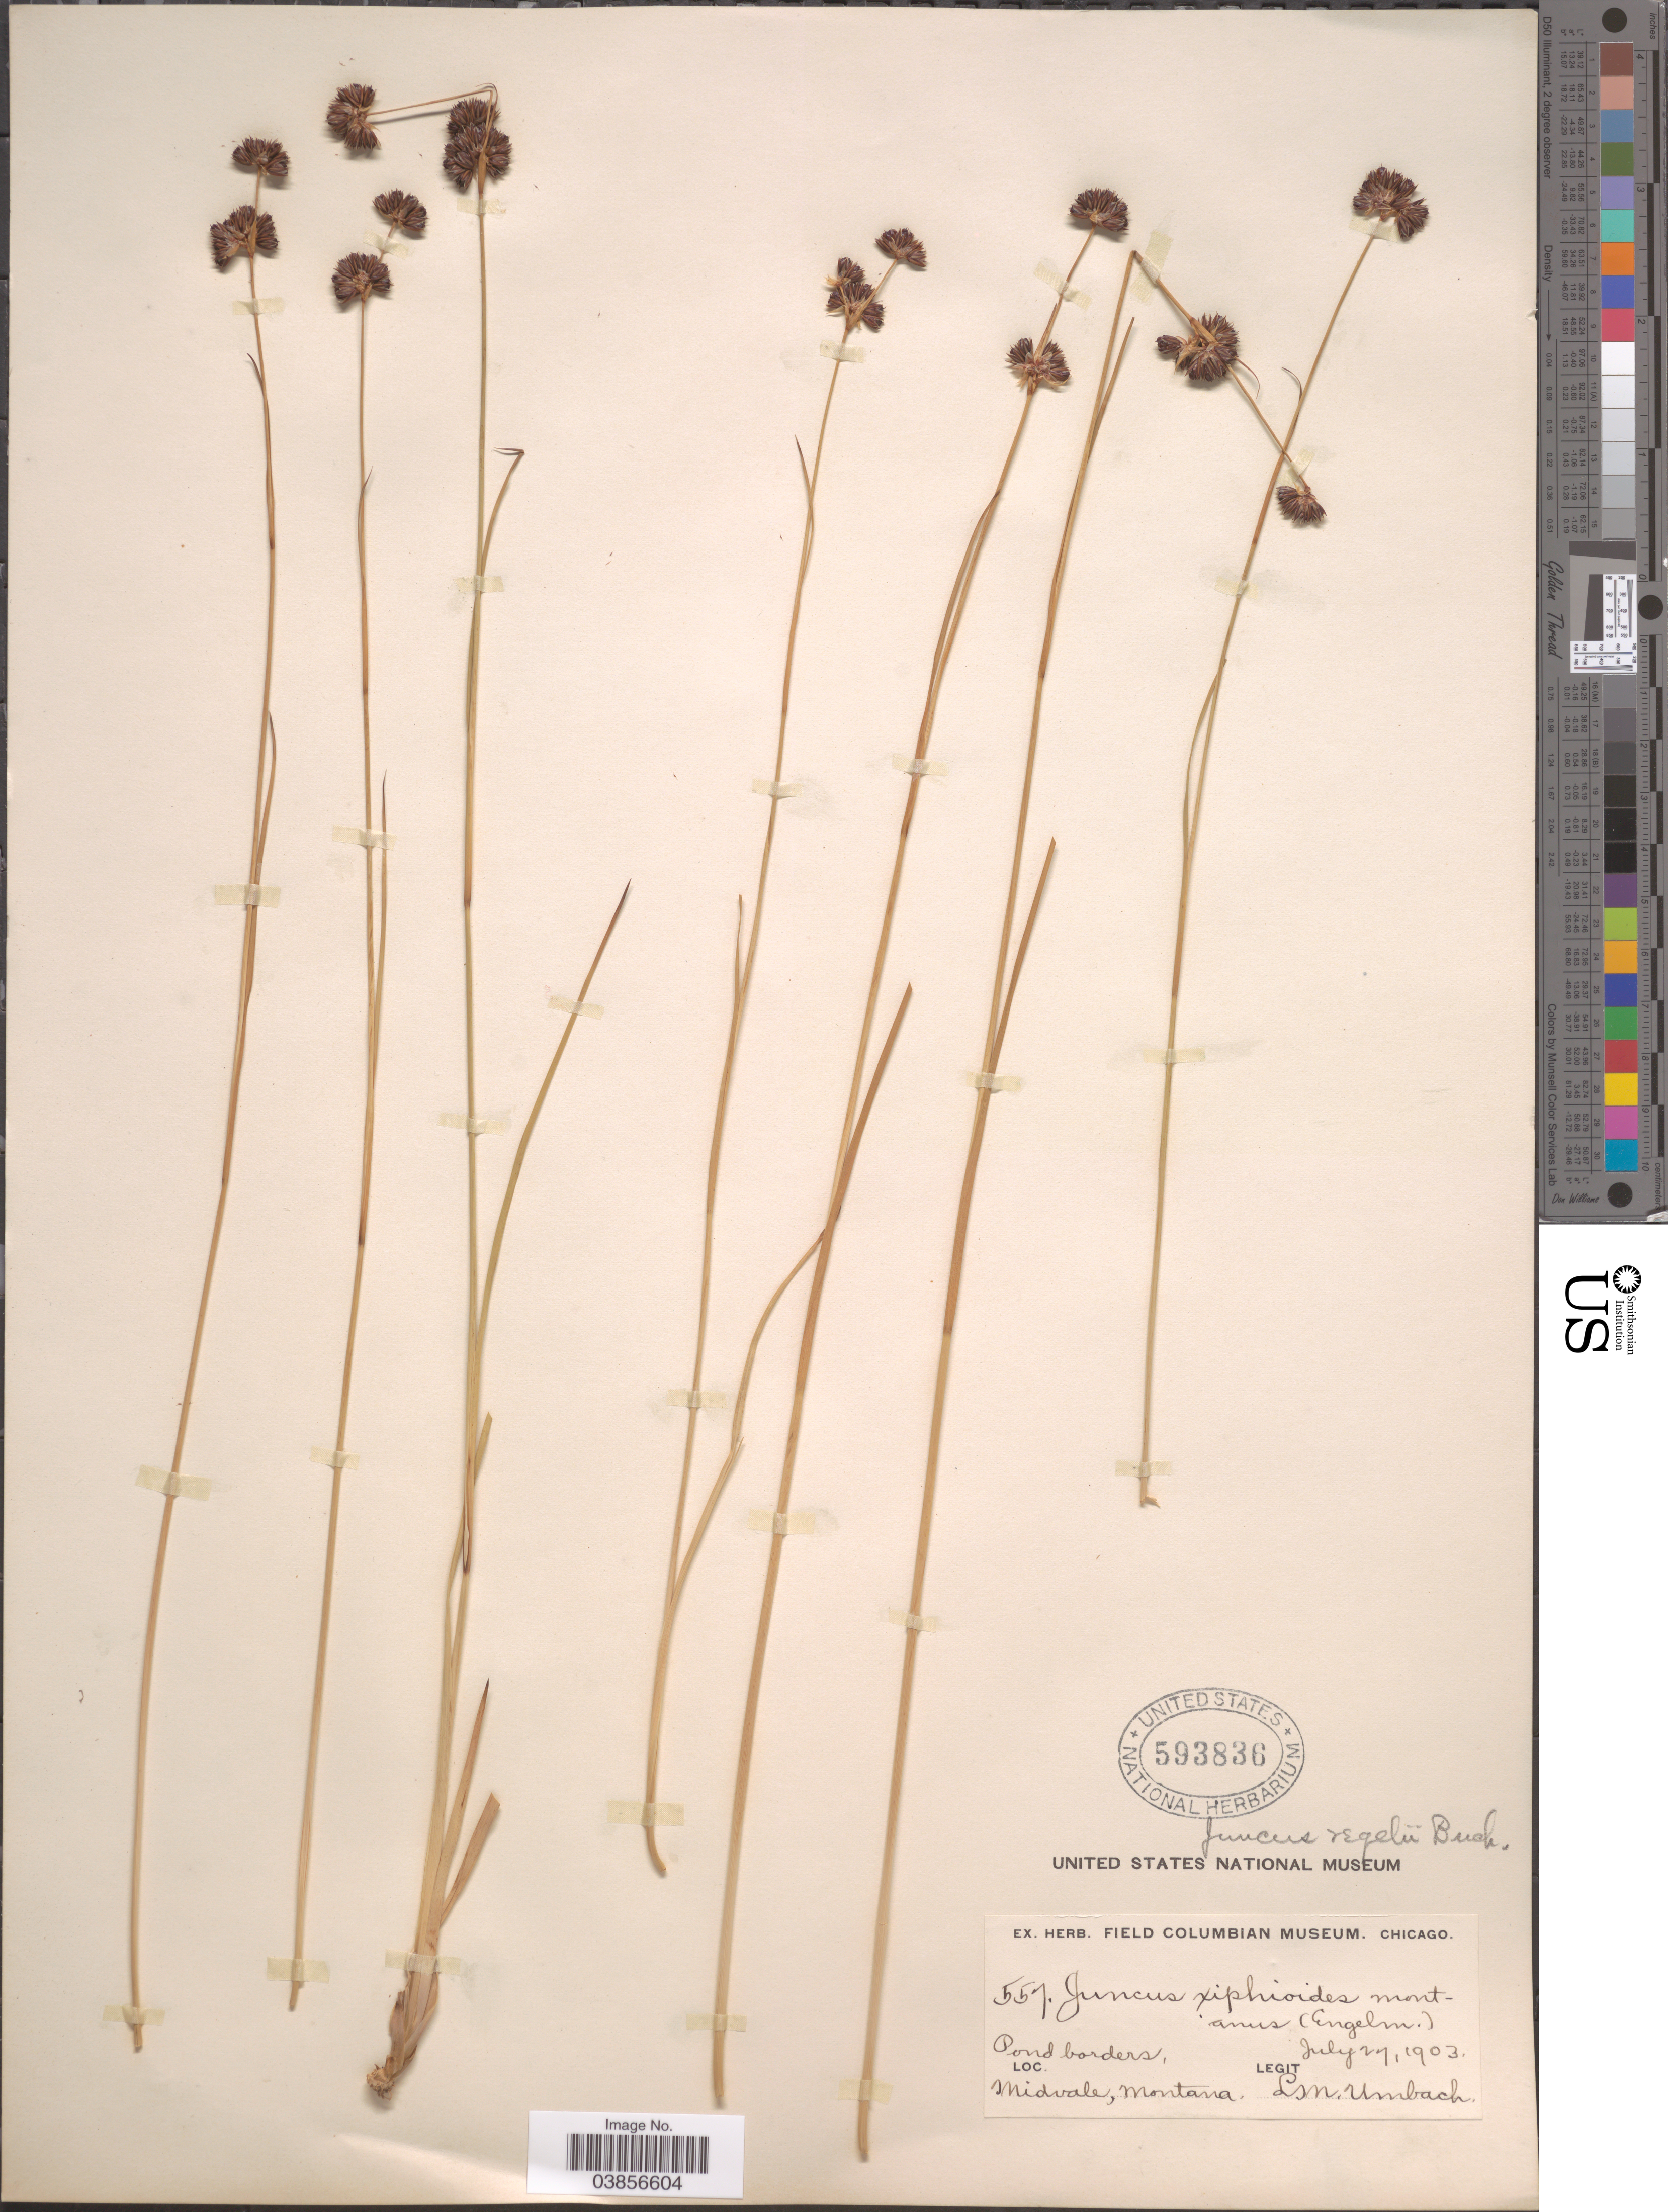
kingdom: Plantae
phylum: Tracheophyta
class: Liliopsida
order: Poales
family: Juncaceae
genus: Juncus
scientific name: Juncus regelii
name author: Buchenau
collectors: L. M. Umbach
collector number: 557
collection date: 1903-07-27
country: United States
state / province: Montana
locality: Pond borders, Midvale.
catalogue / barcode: US 593836